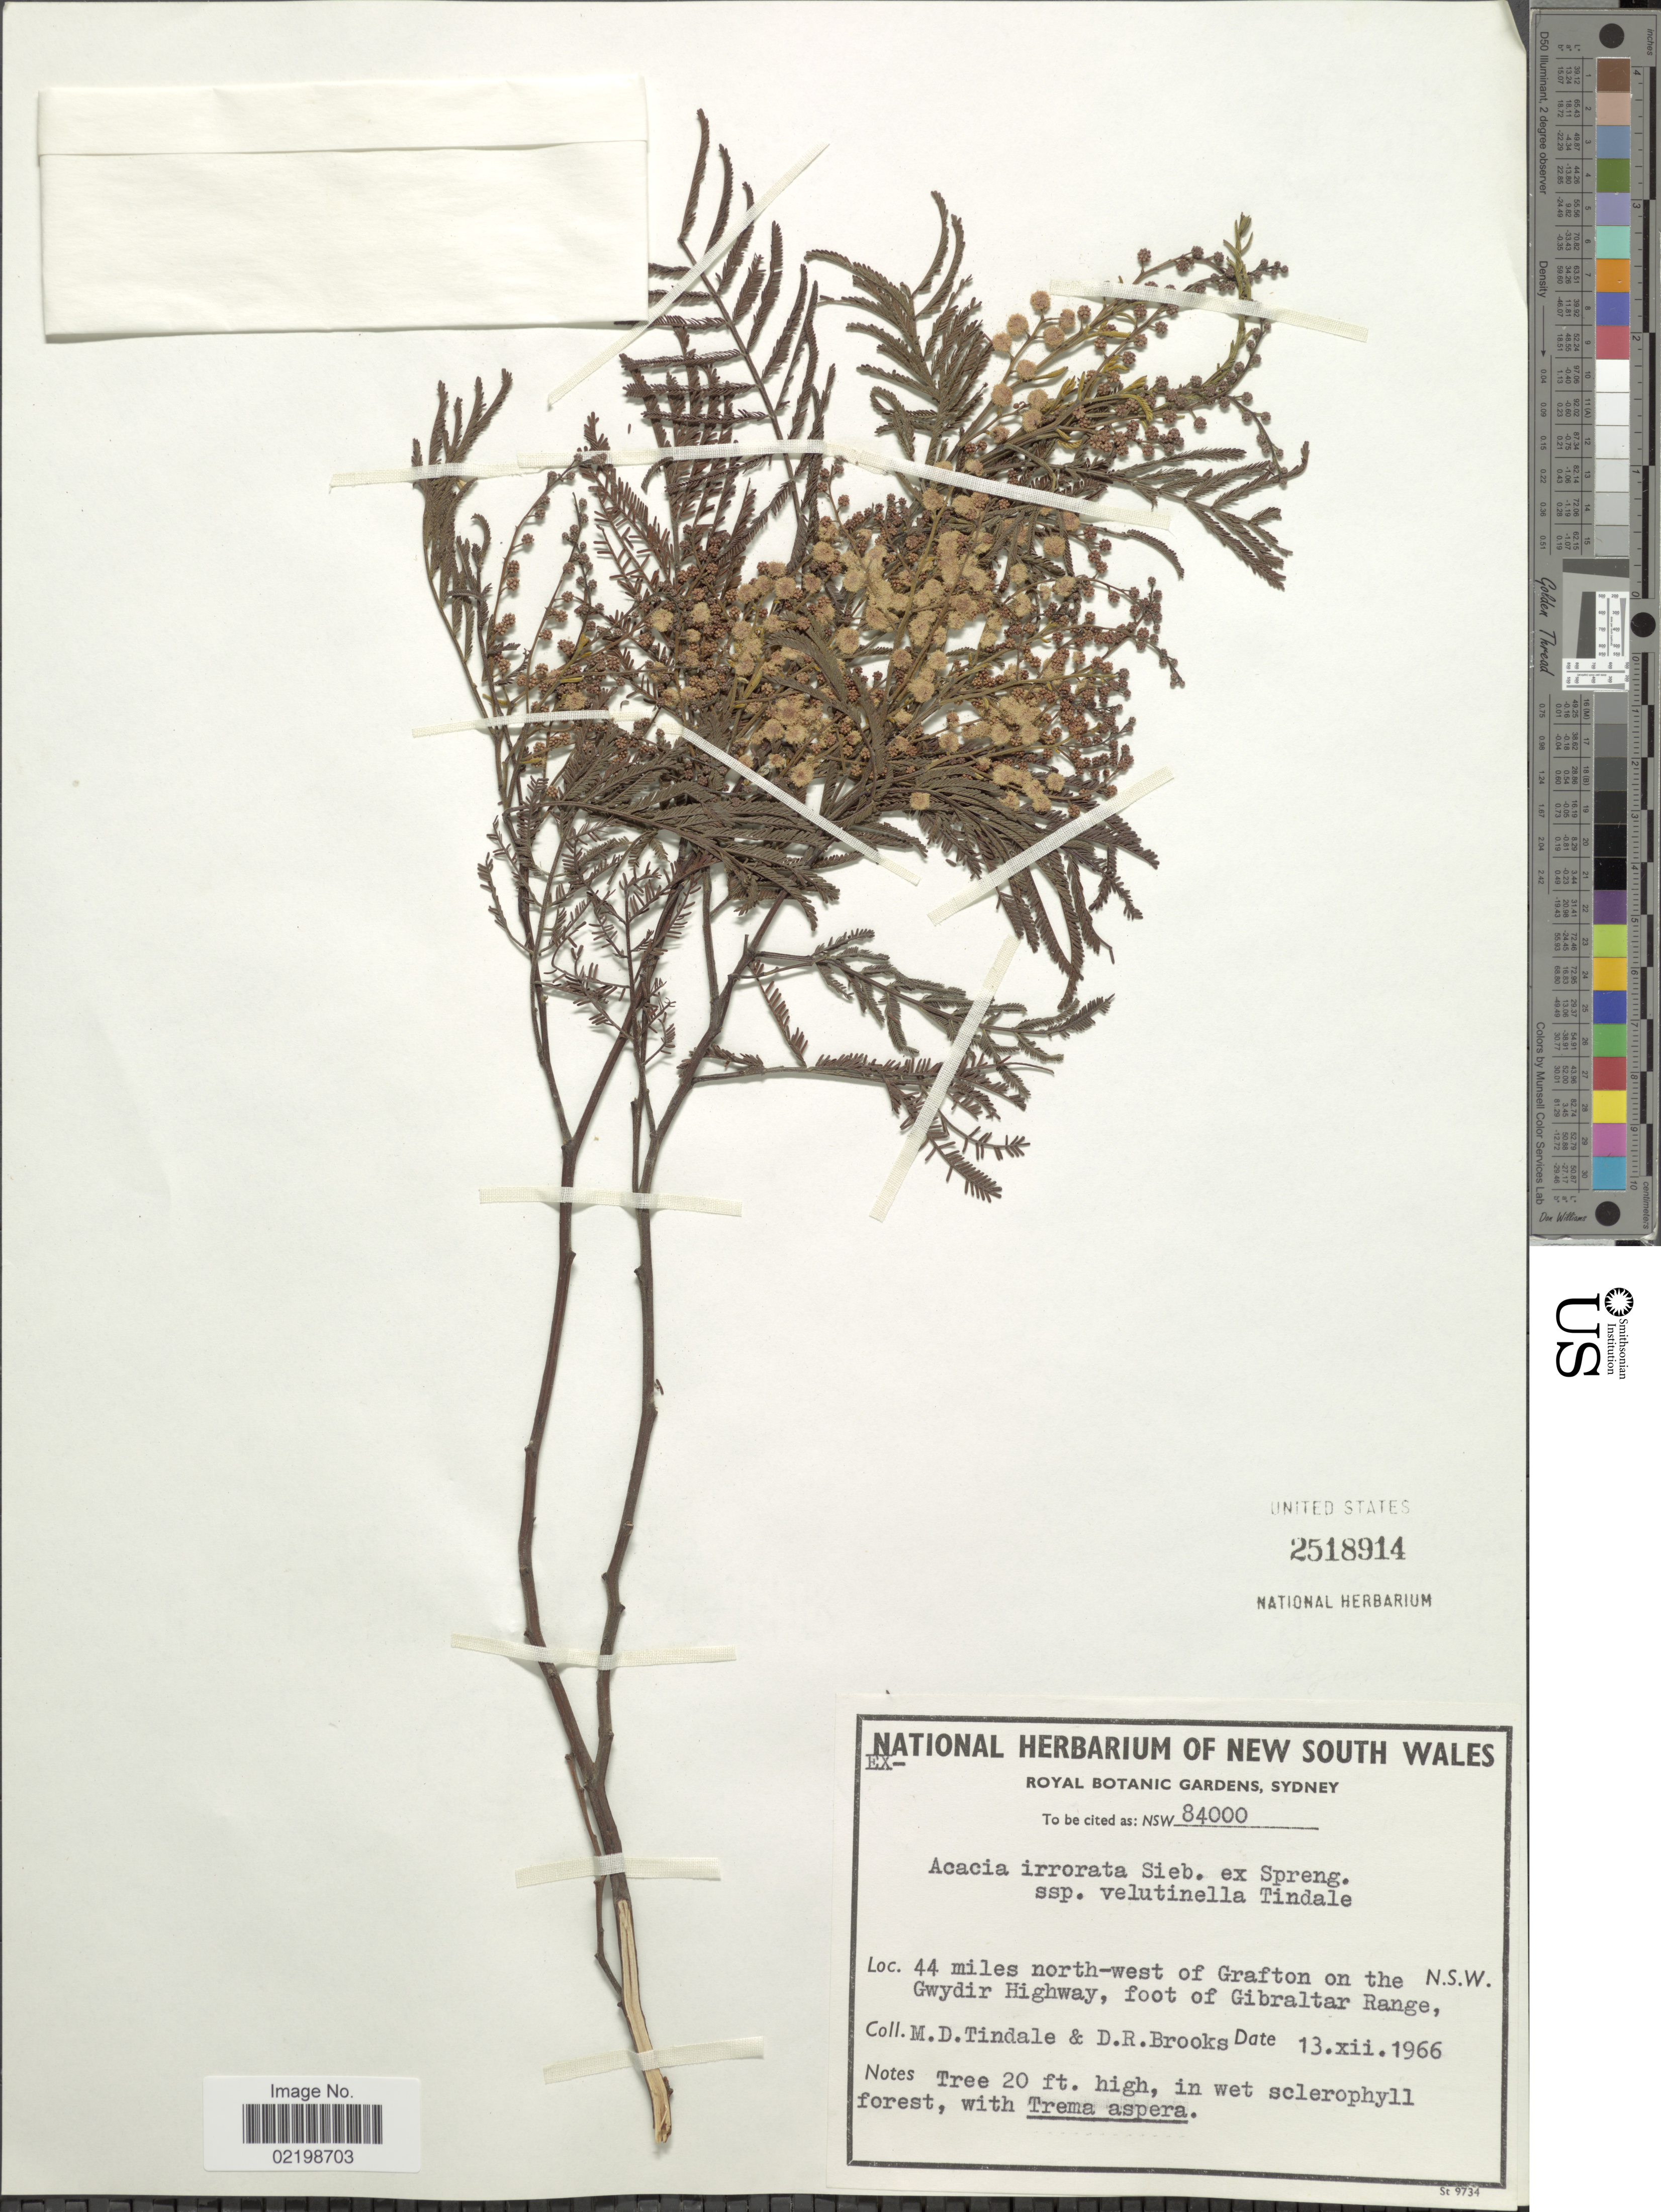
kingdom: Plantae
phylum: Tracheophyta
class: Magnoliopsida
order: Fabales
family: Fabaceae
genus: Acacia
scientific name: Acacia irrorata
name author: Sieber ex Spreng.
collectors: M. D. Tindale & D. Brooks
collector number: NSW84000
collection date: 1966-07-13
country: Australia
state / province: New South Wales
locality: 44 miles north-west of Grafton on the Gwydir Highway, foot of Gibraltar Range. N.S.W.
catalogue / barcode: US 2518914